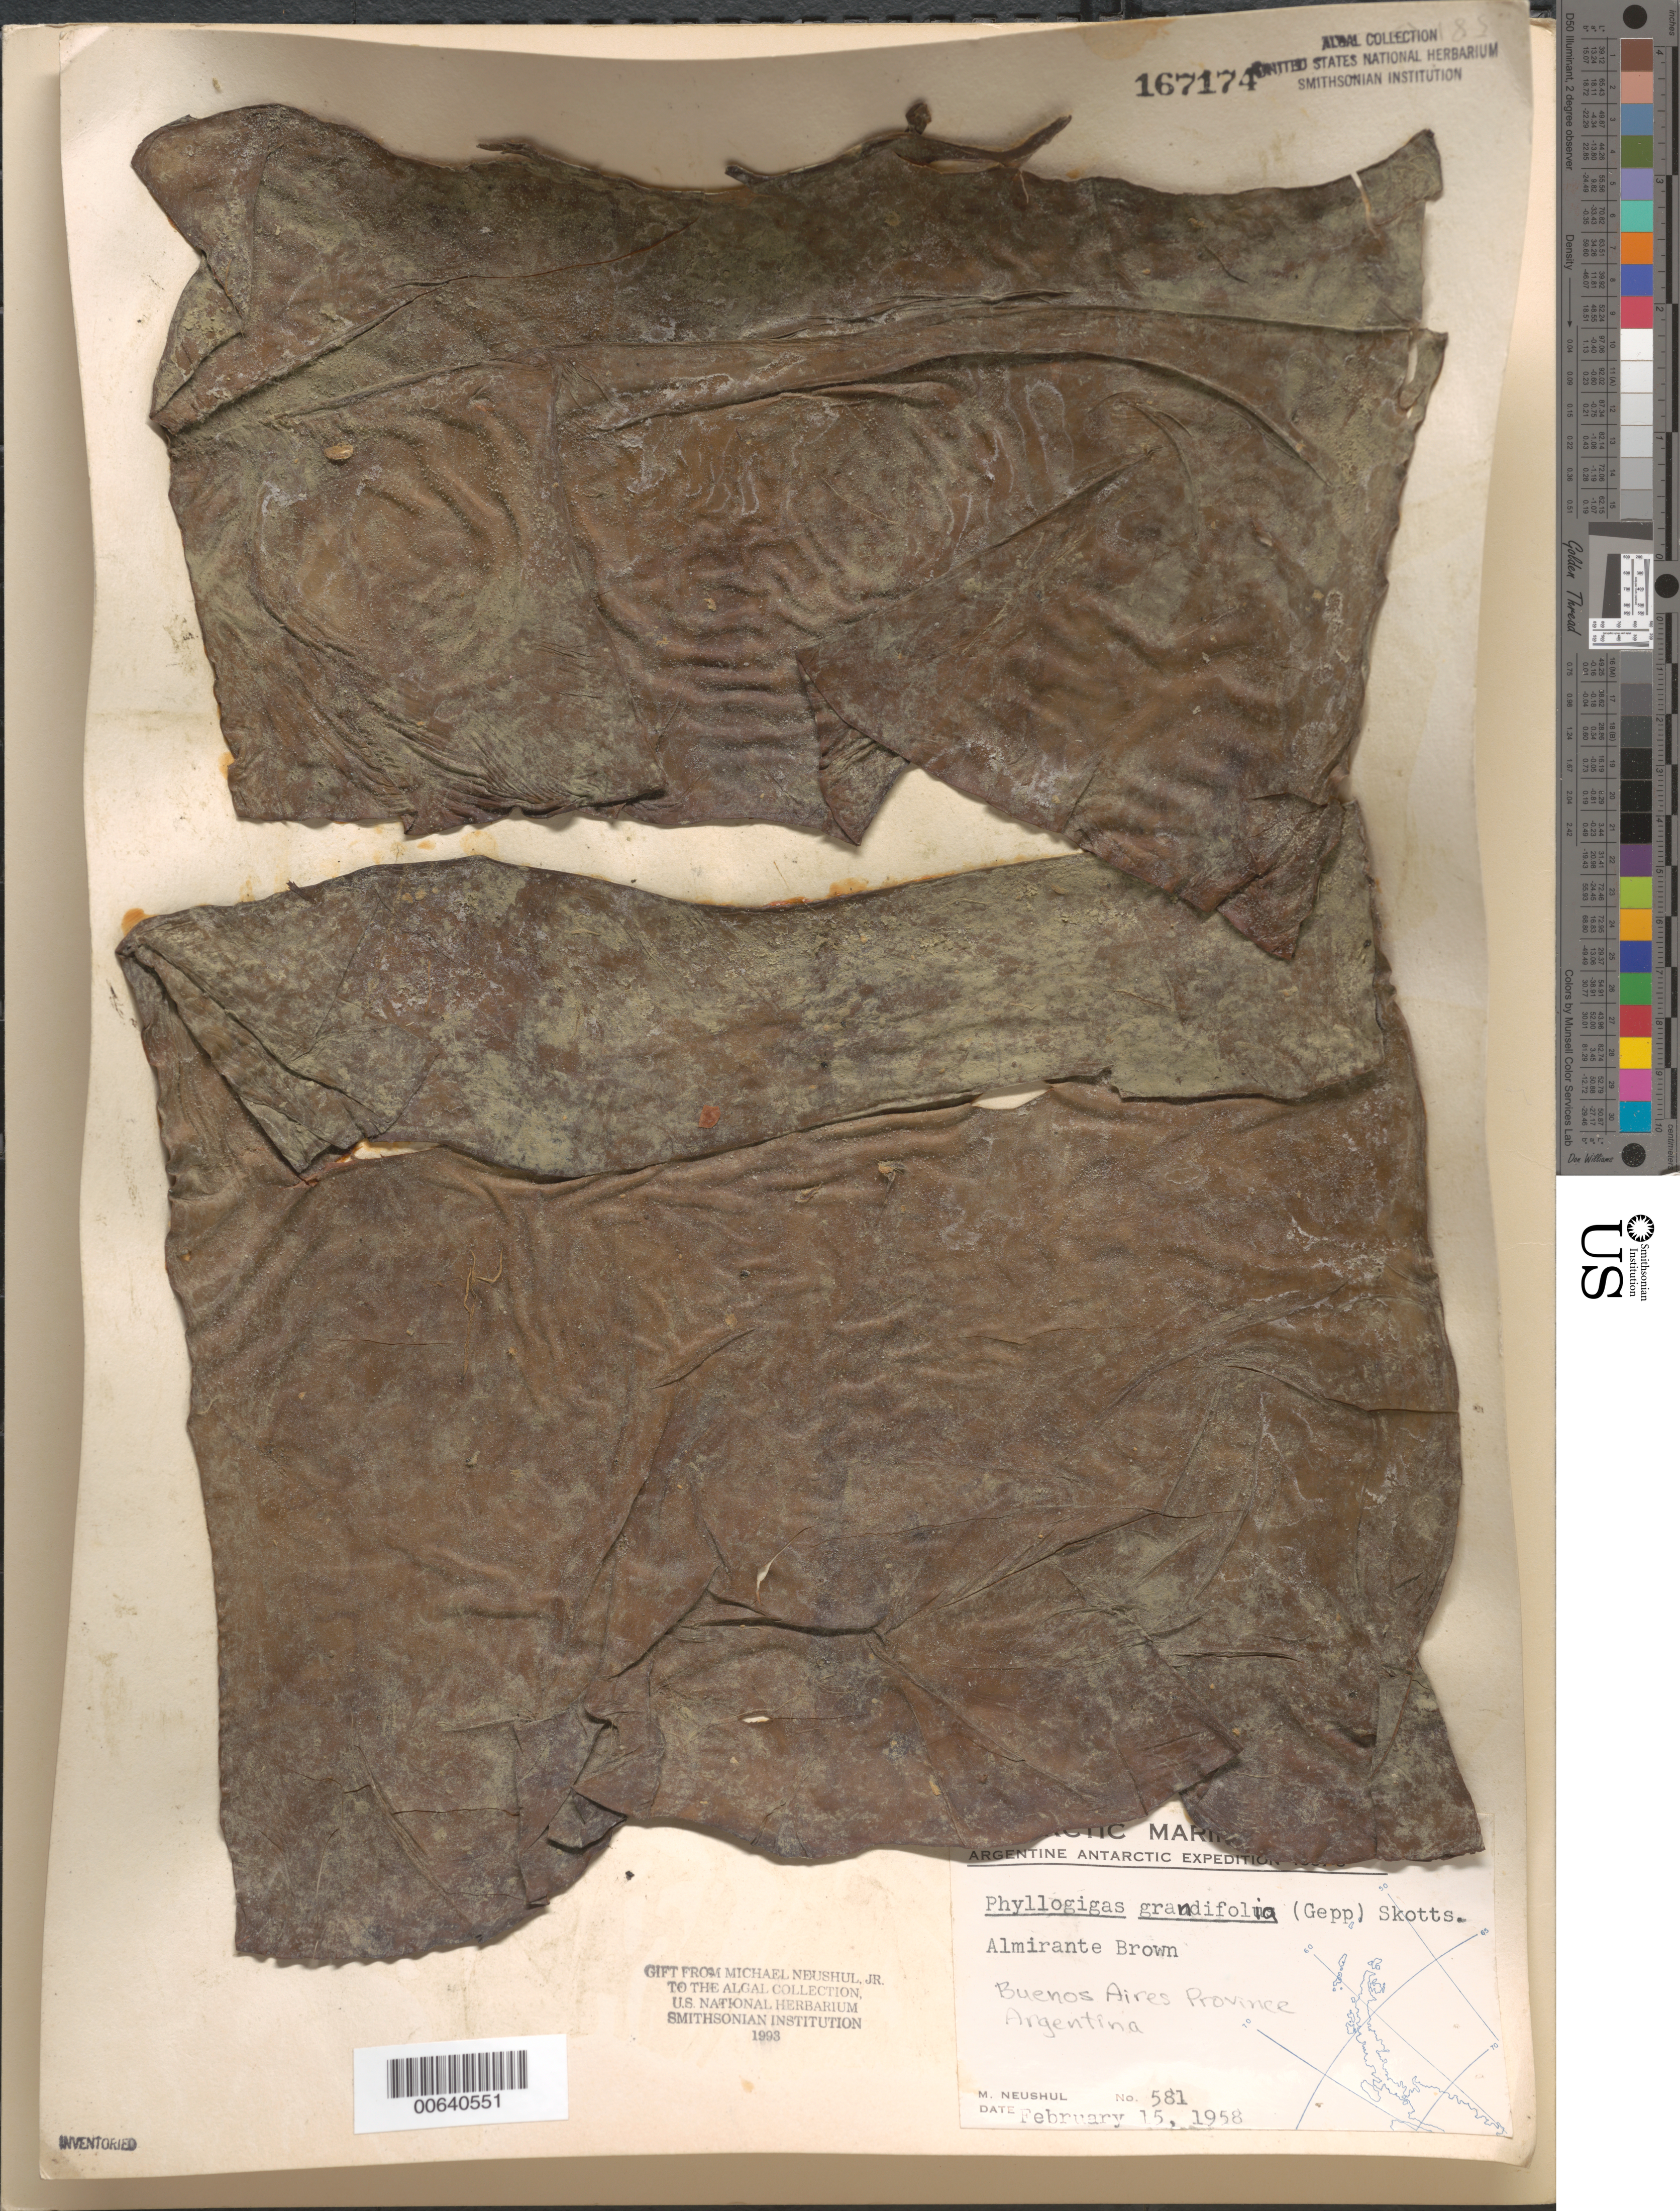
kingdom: Chromista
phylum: Ochrophyta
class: Phaeophyceae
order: Desmarestiales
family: Desmarestiaceae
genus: Himantothallus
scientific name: Himantothallus grandifolius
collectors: M. Neushul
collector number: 581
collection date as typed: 15 Feb 1958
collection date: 1958-02-15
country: Argentina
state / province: Buenos Aires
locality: Almirante Brown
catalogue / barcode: US 167174